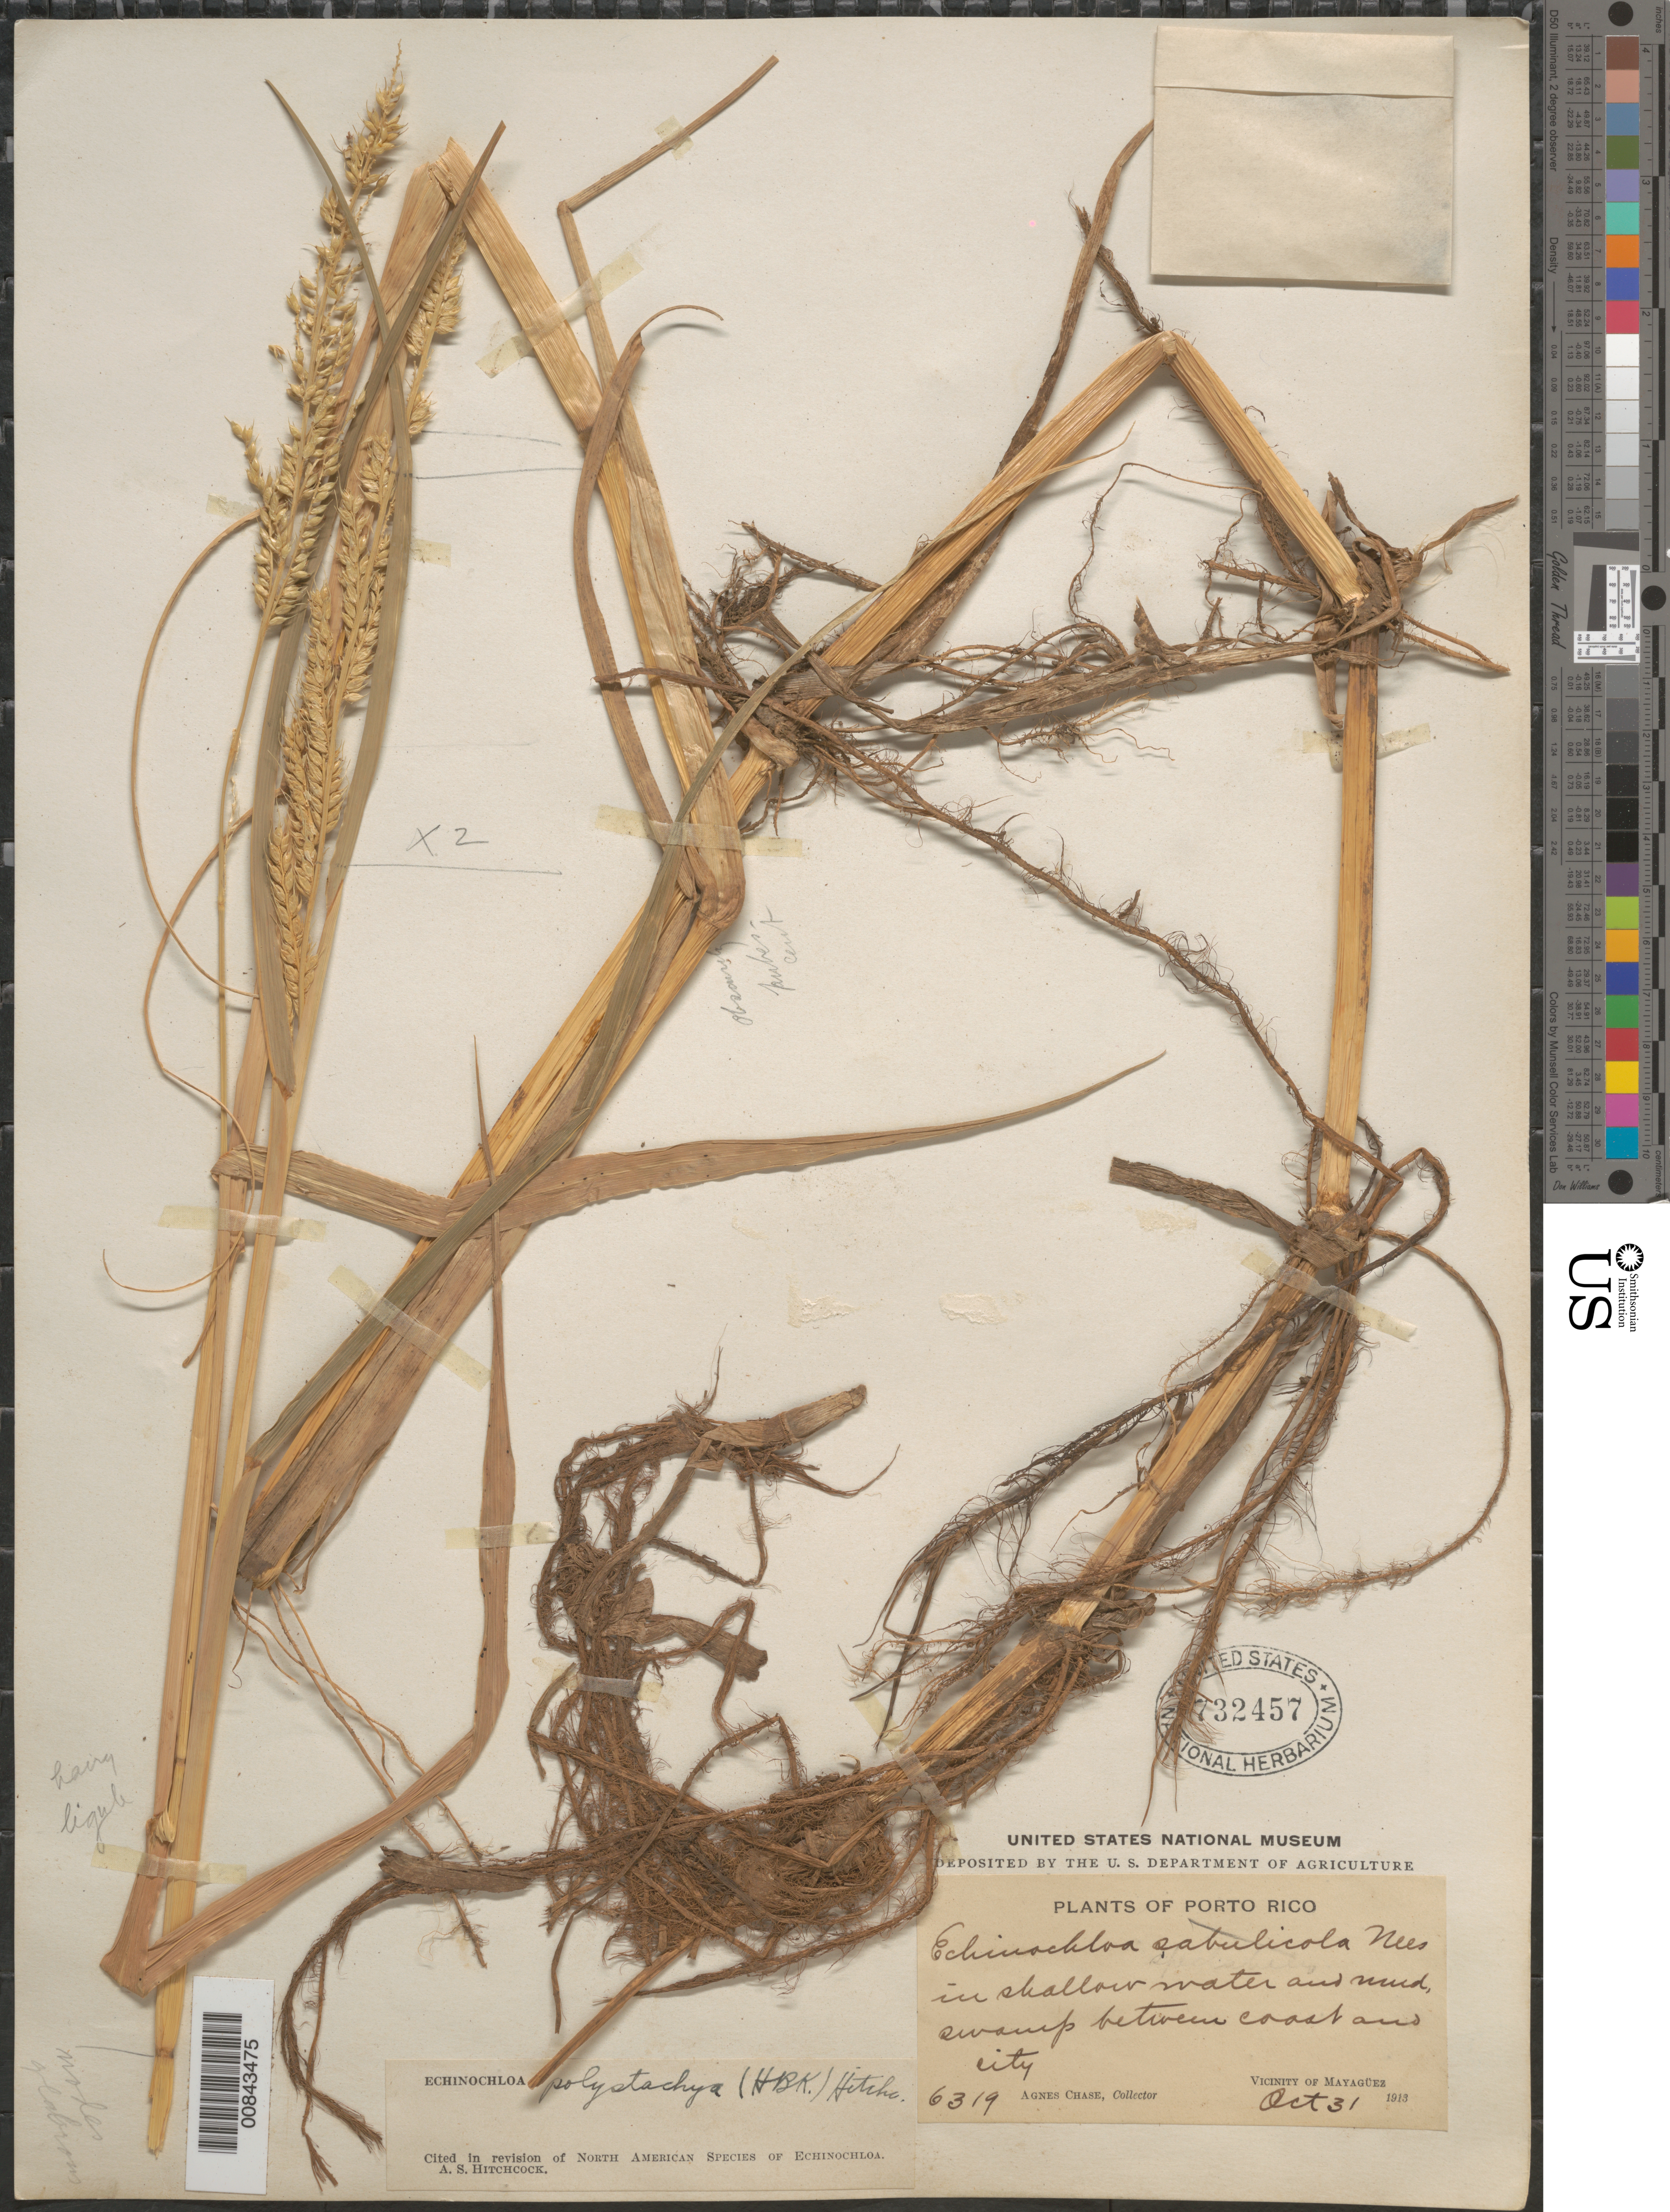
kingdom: Plantae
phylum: Tracheophyta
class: Liliopsida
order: Poales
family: Poaceae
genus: Echinochloa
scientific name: Echinochloa polystachya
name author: (Kunth) Hitchc.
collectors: A. Chase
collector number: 6319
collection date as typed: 31 Oct 1913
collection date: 1913-10-31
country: Puerto Rico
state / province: Mayagüez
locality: Vicinity of Mayagüez.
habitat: Shallow water and mud swamp between coast and city.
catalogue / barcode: US 732457